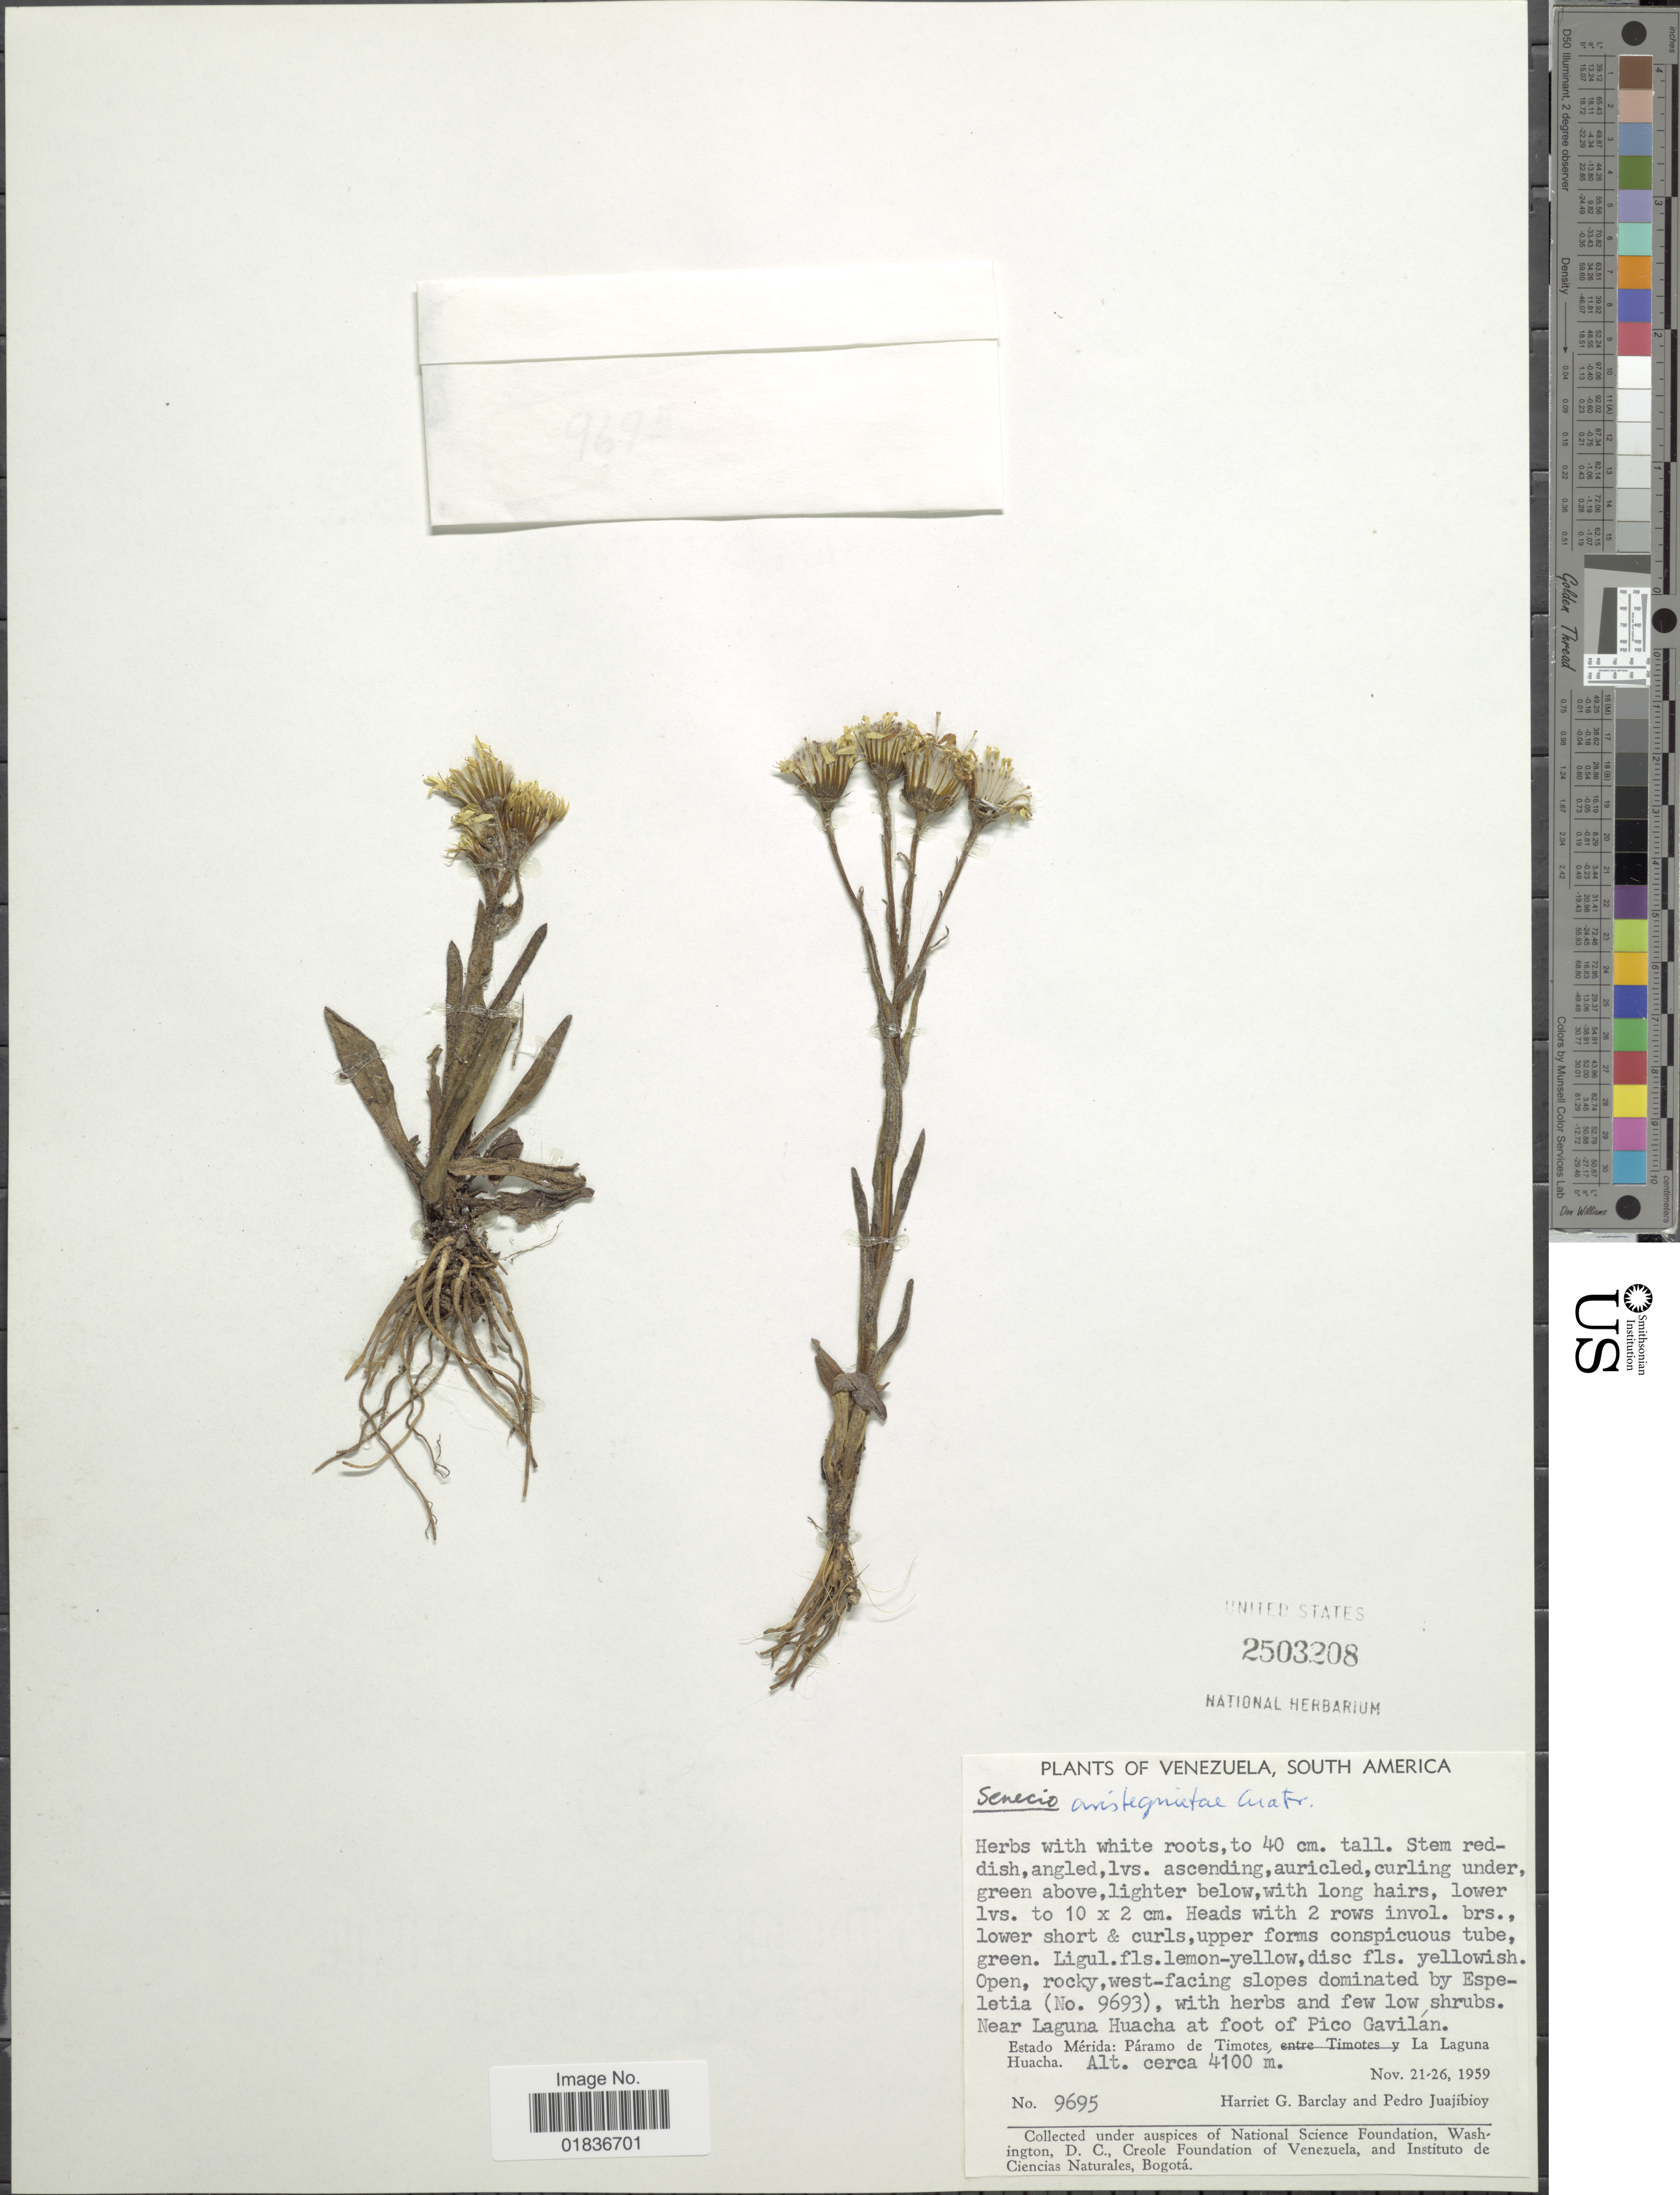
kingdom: Plantae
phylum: Tracheophyta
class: Magnoliopsida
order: Asterales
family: Asteraceae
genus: Senecio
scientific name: Senecio aristeguietae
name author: Cuatrec.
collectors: H. G. Barclay & P. Juajibioy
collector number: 9695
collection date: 1959-11-21/1959-11-26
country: Venezuela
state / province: Mérida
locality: Estado Merida: Paramo de Timotes, La Laguna Huacha. Near Laguna Huacha at foot of Pico Gavilan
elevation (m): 4100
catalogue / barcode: US 2503208